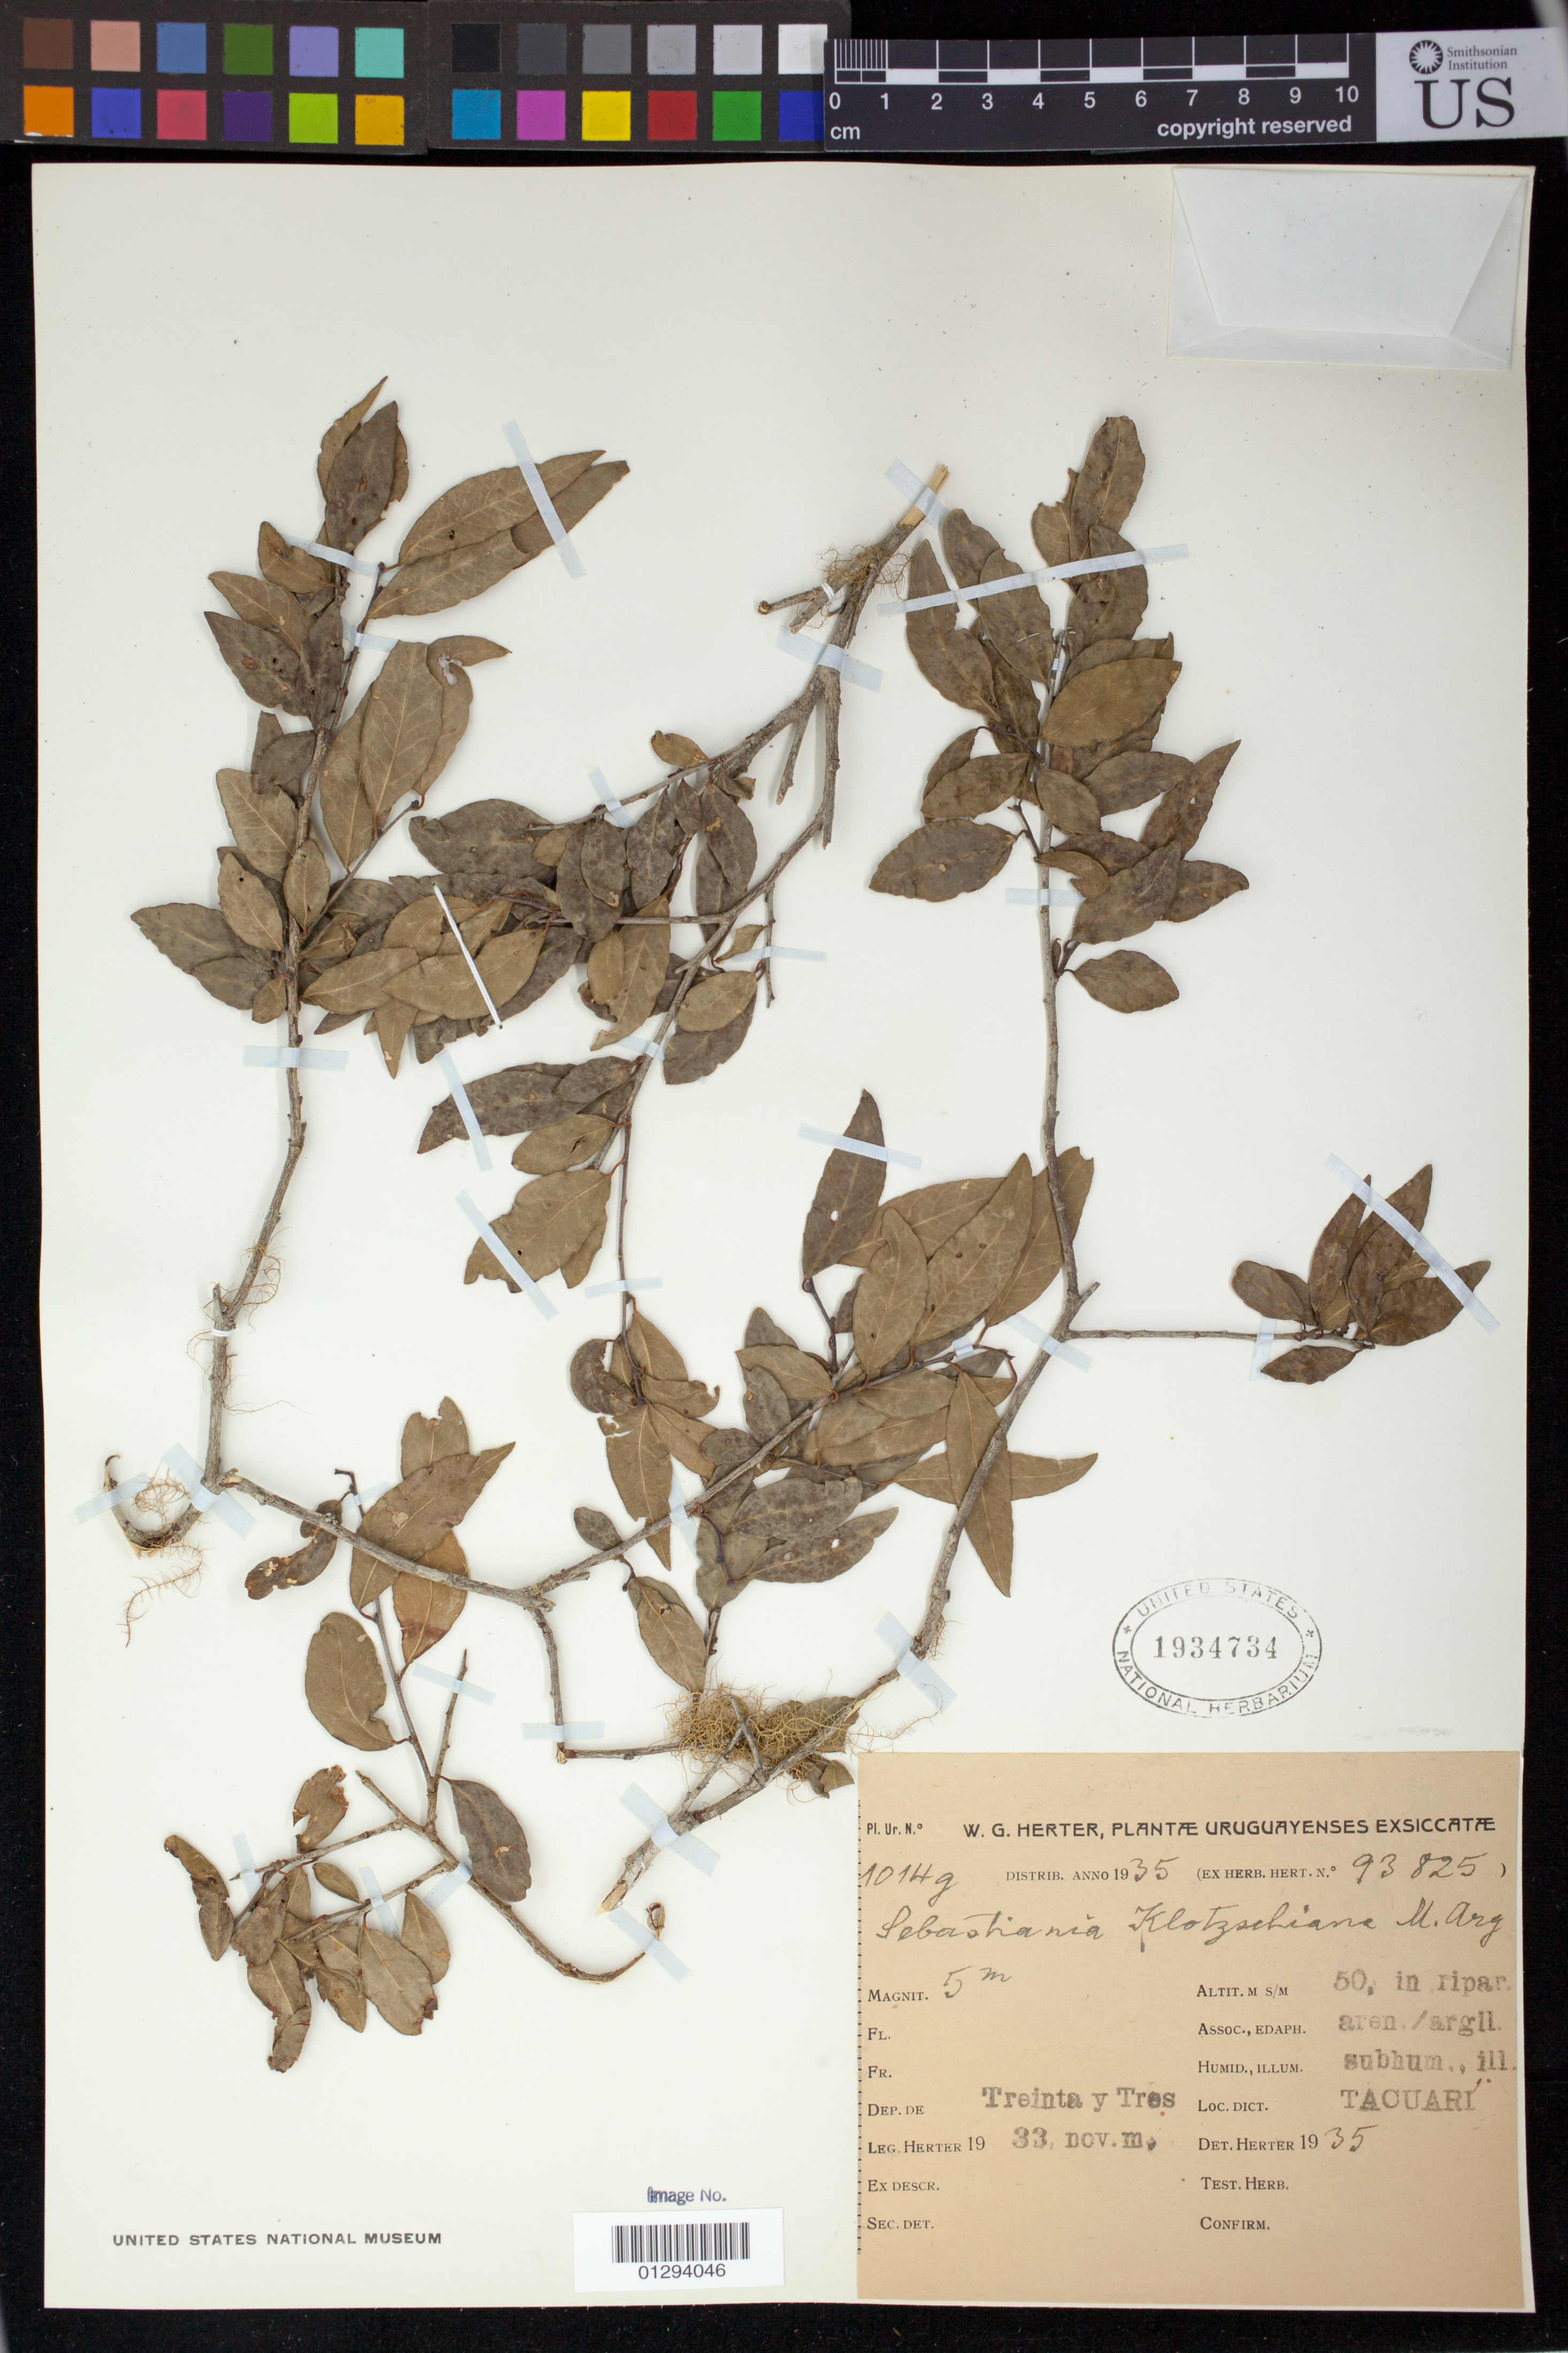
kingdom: Plantae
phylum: Tracheophyta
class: Magnoliopsida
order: Malpighiales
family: Euphorbiaceae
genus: Sebastiania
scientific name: Sebastiania commersoniana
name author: (Baill.) L.B. Sm. & Downs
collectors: W. G. Herter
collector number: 1014 g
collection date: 1933-11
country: Uruguay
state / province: Treinta y Tres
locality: Dept. Treinta y Tres,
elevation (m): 50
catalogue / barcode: US 1934734